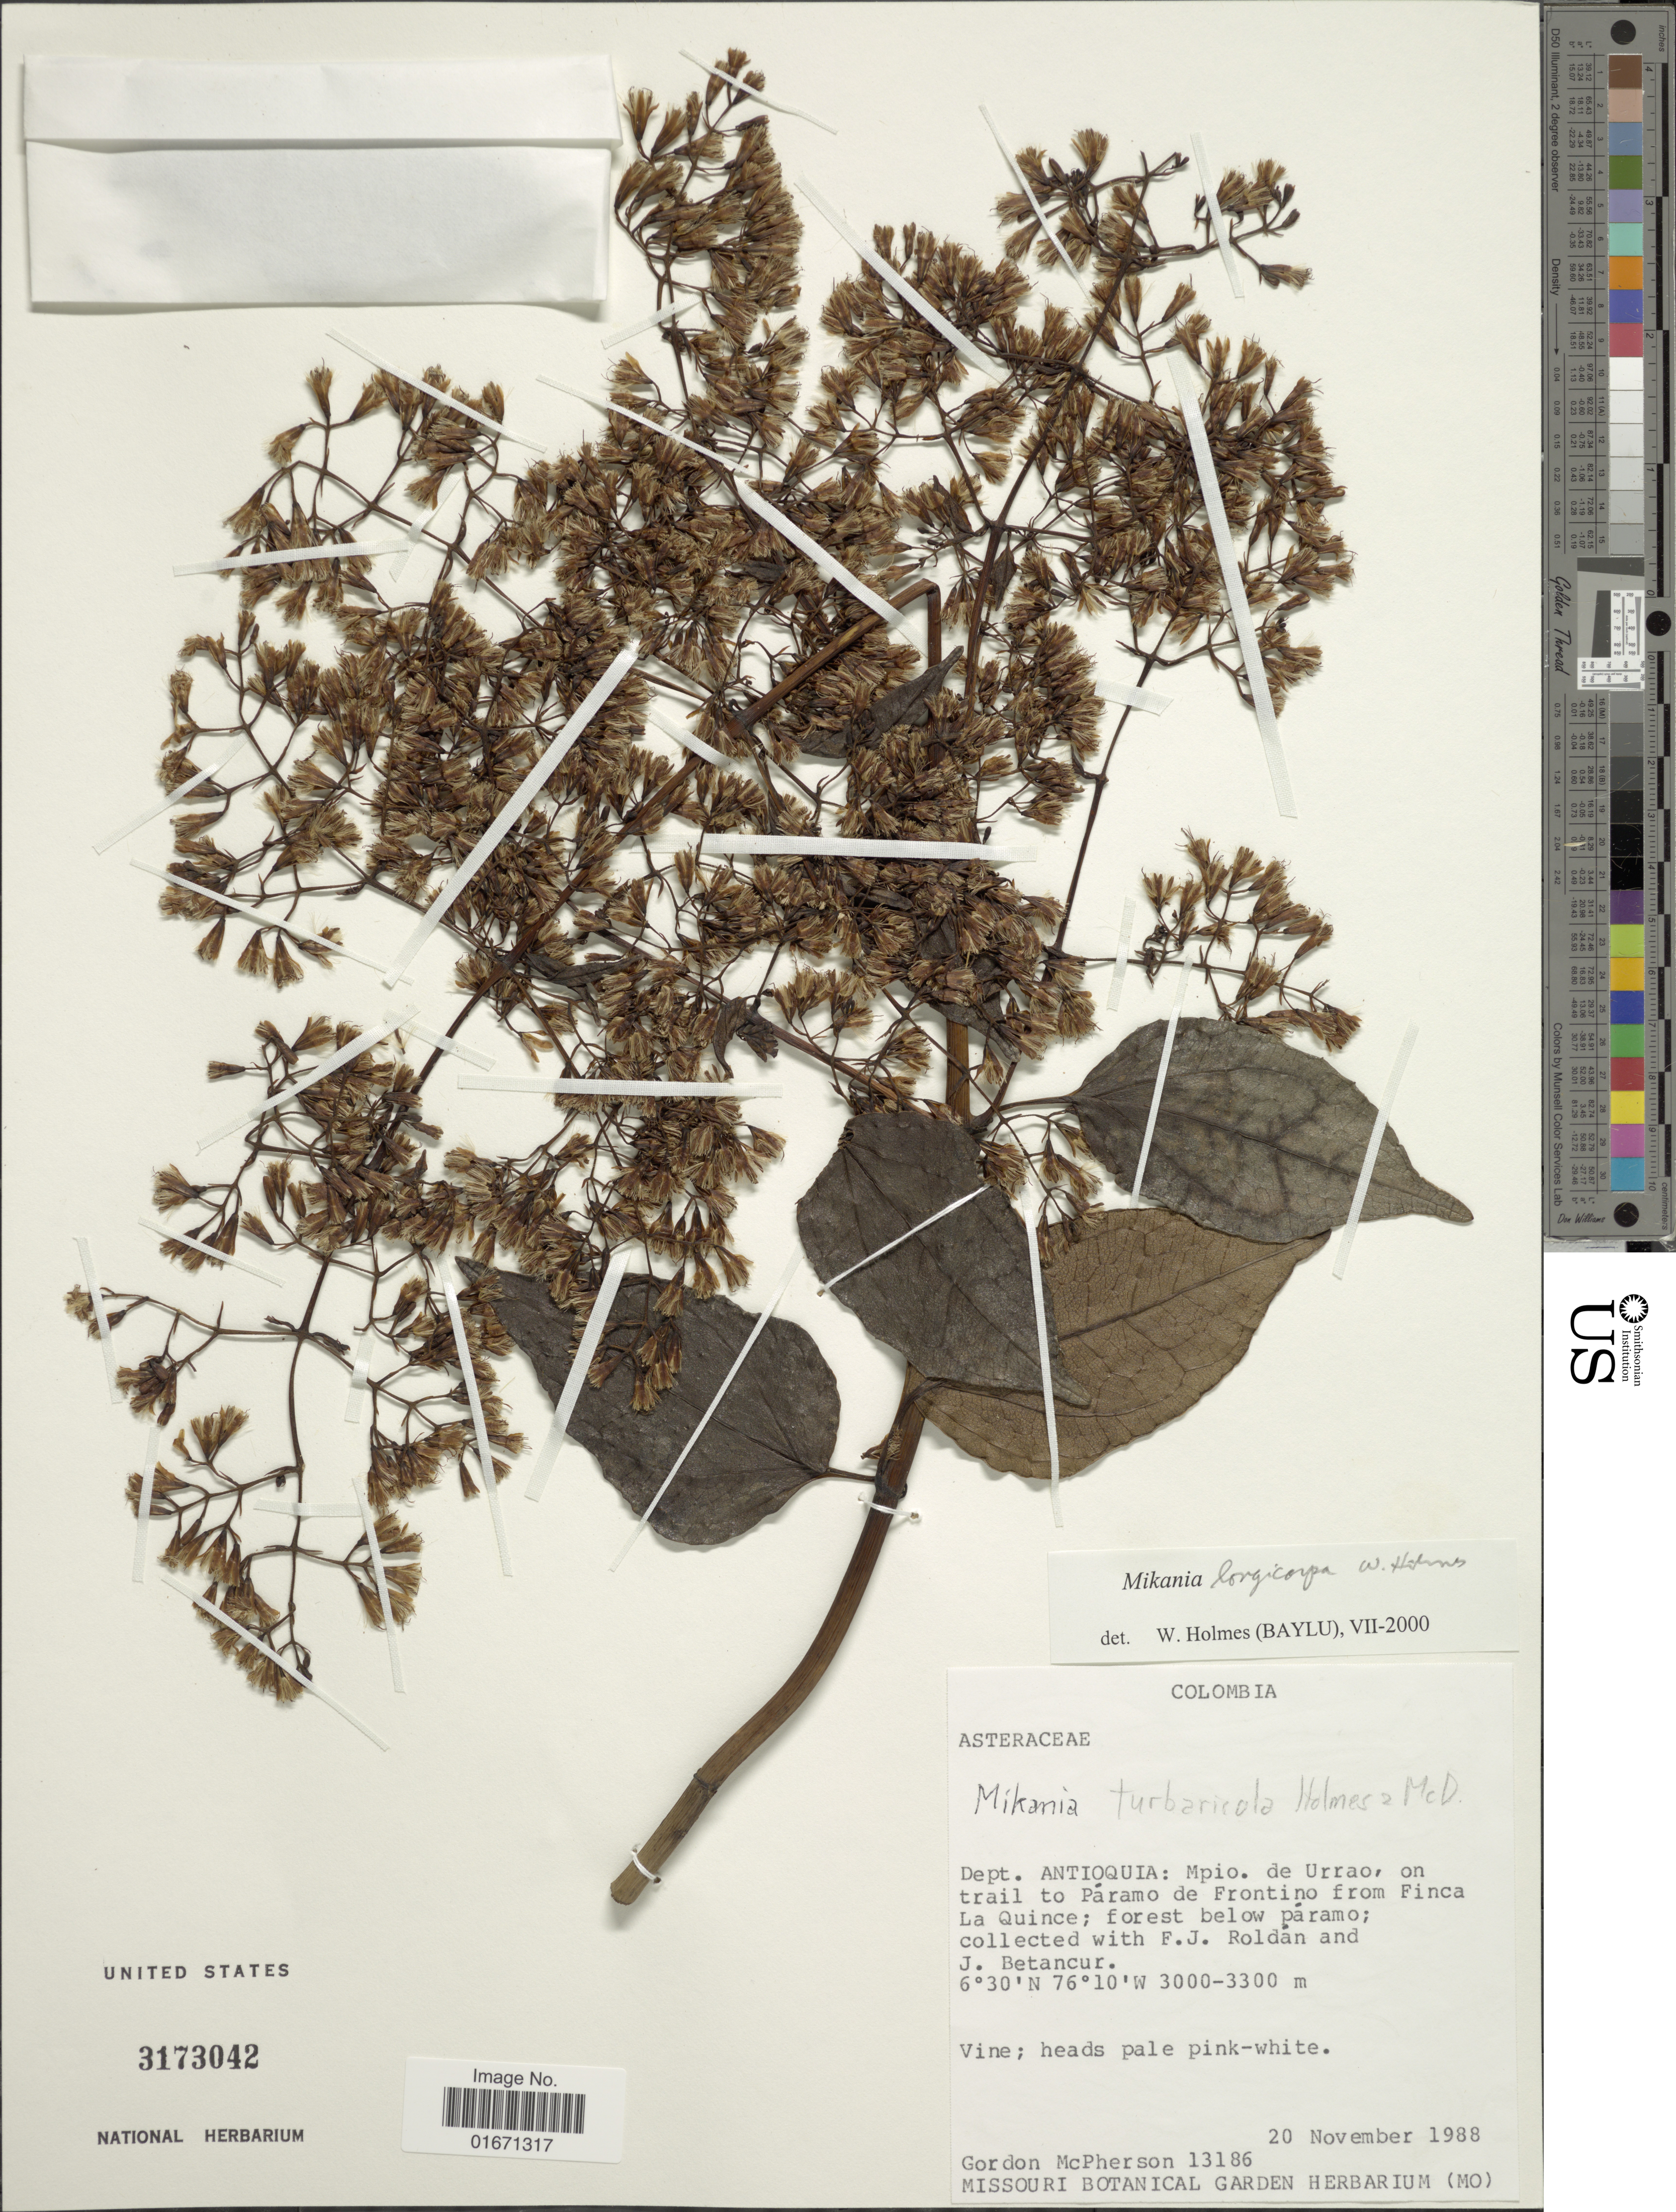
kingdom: Plantae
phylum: Tracheophyta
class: Magnoliopsida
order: Asterales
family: Asteraceae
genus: Mikania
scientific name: Mikania longicarpa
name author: W.C. Holmes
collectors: G. D. McPherson, F. J. Roldán & J. Betancur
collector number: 13186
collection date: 1988-11-20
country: Colombia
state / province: Antioquia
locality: Mpio. de Urrao, on trail to Paramo de Frontino from Finca La Quince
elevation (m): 3000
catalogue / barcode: US 3173042